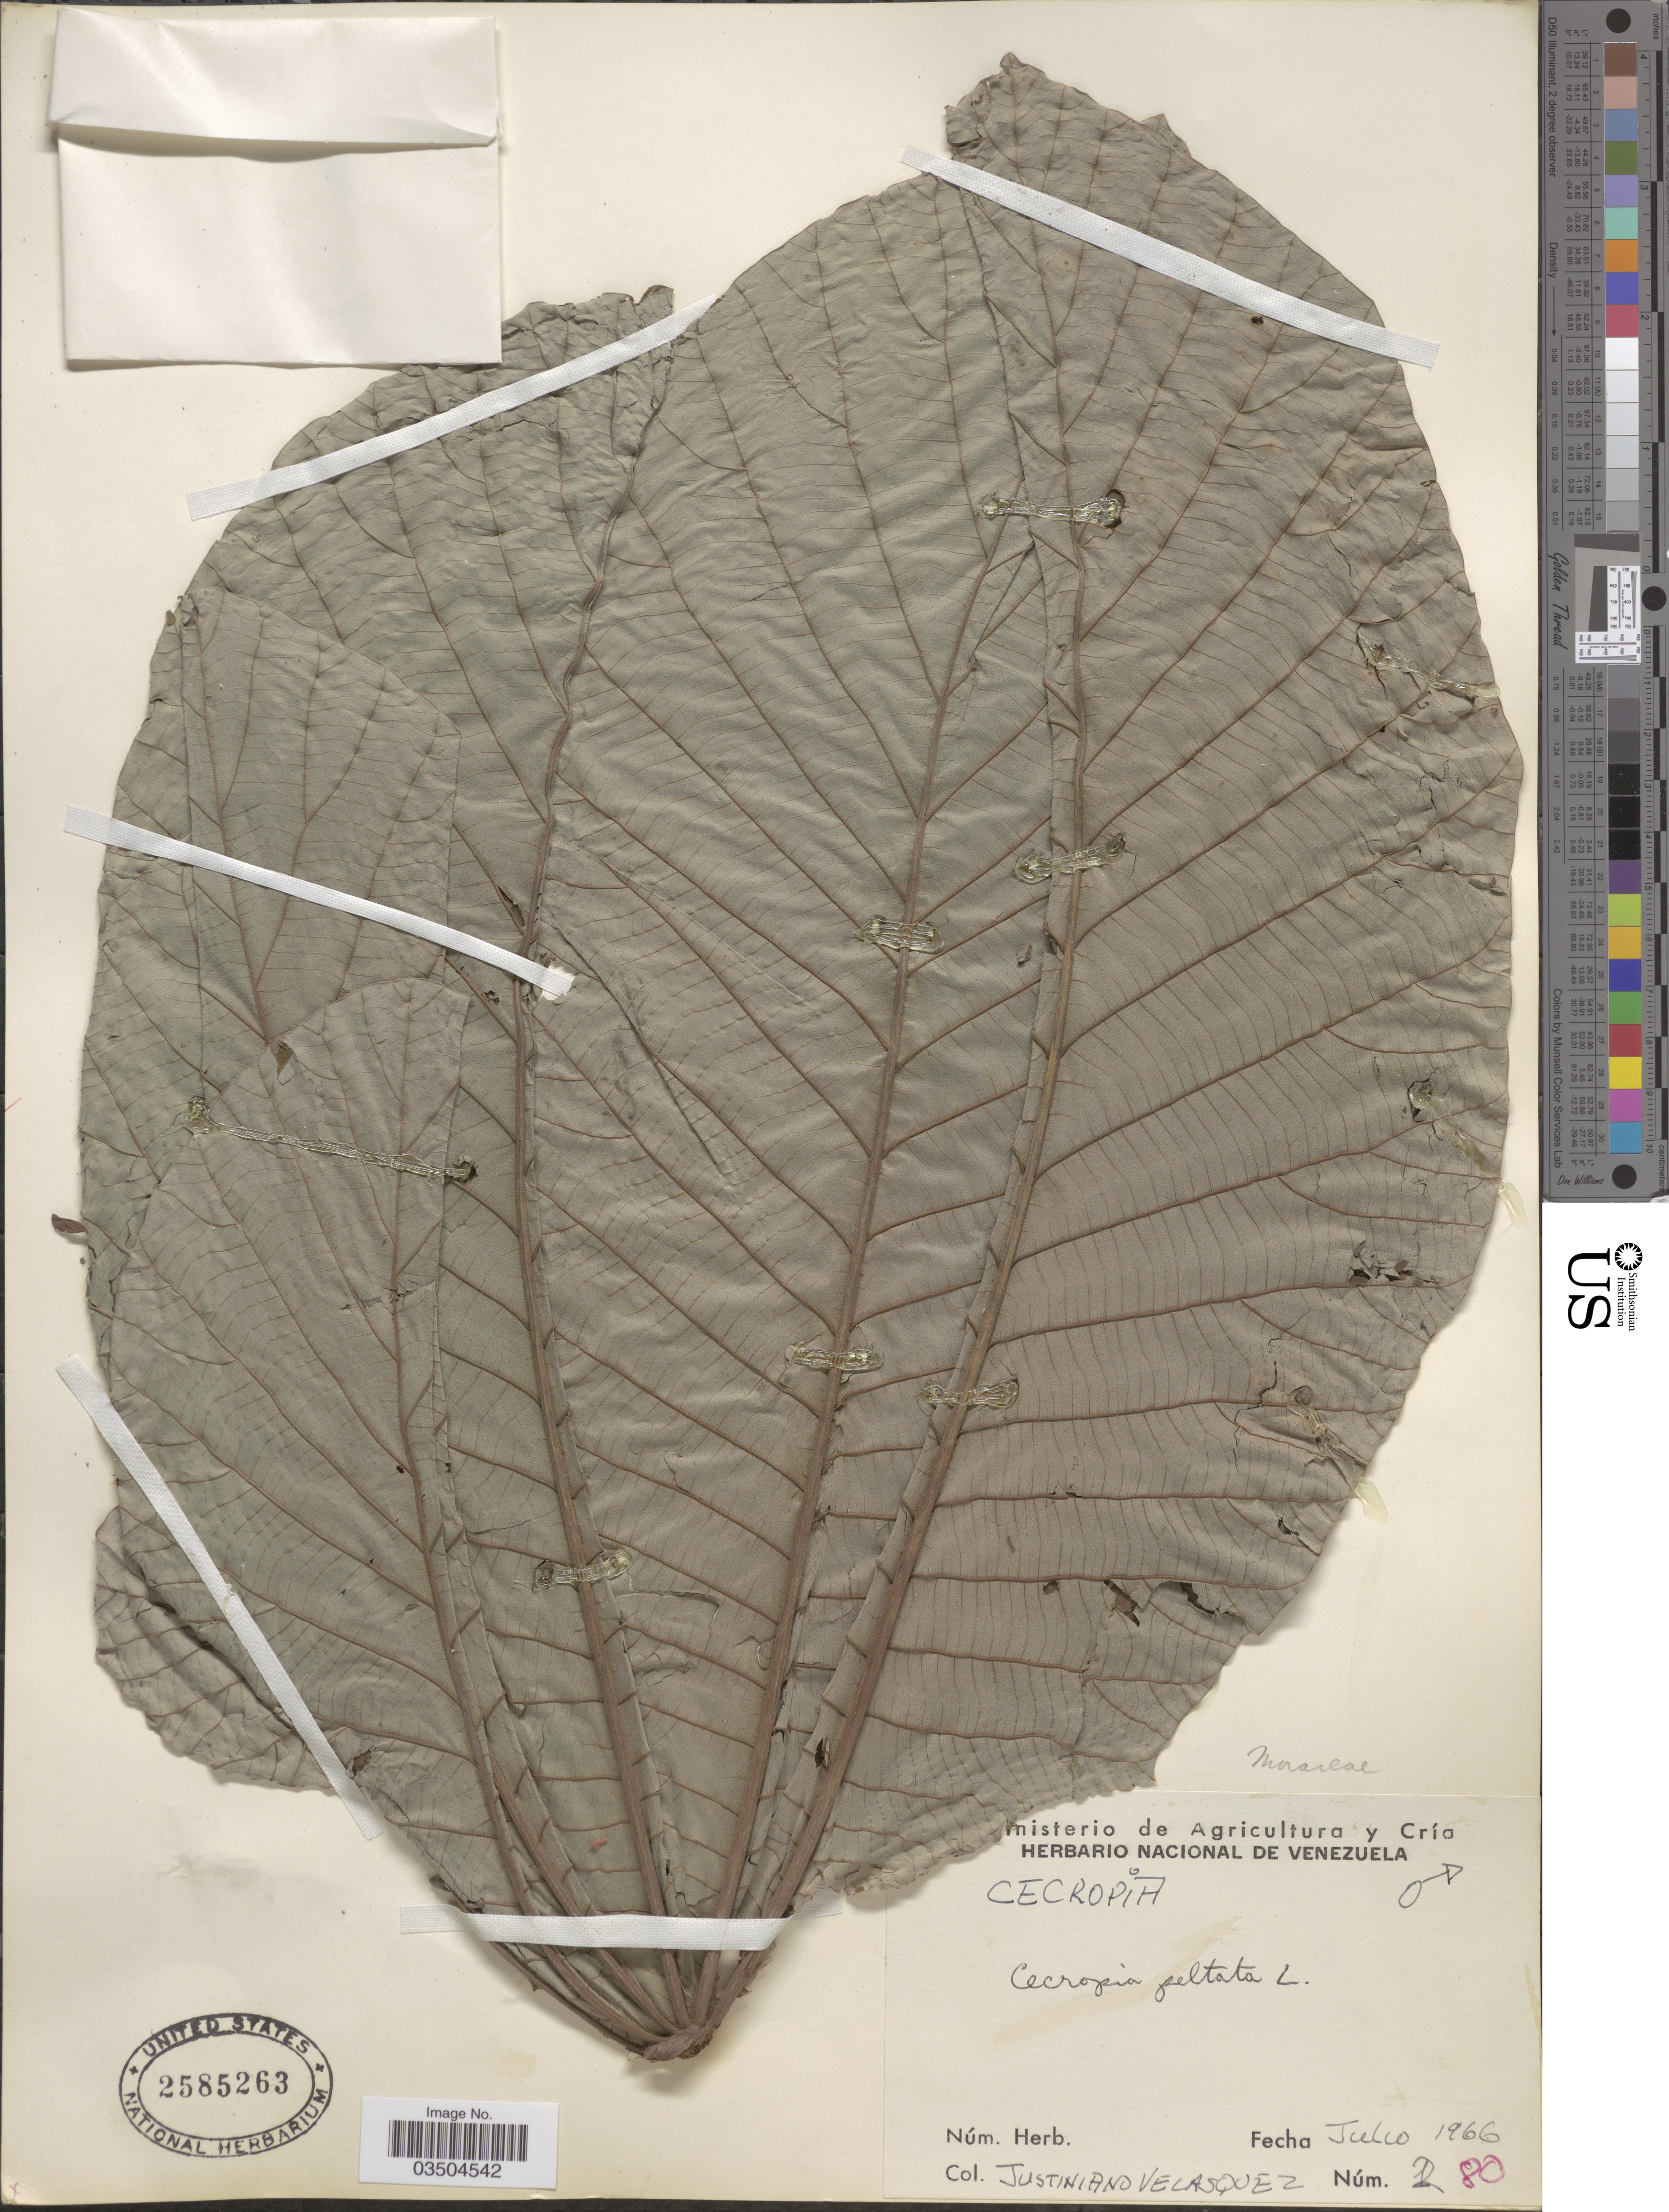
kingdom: Plantae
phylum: Tracheophyta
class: Magnoliopsida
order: Rosales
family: Urticaceae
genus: Cecropia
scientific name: Cecropia peltata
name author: L.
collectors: J. Velasquez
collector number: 280*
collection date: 1966-07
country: Venezuela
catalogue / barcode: US 2585263